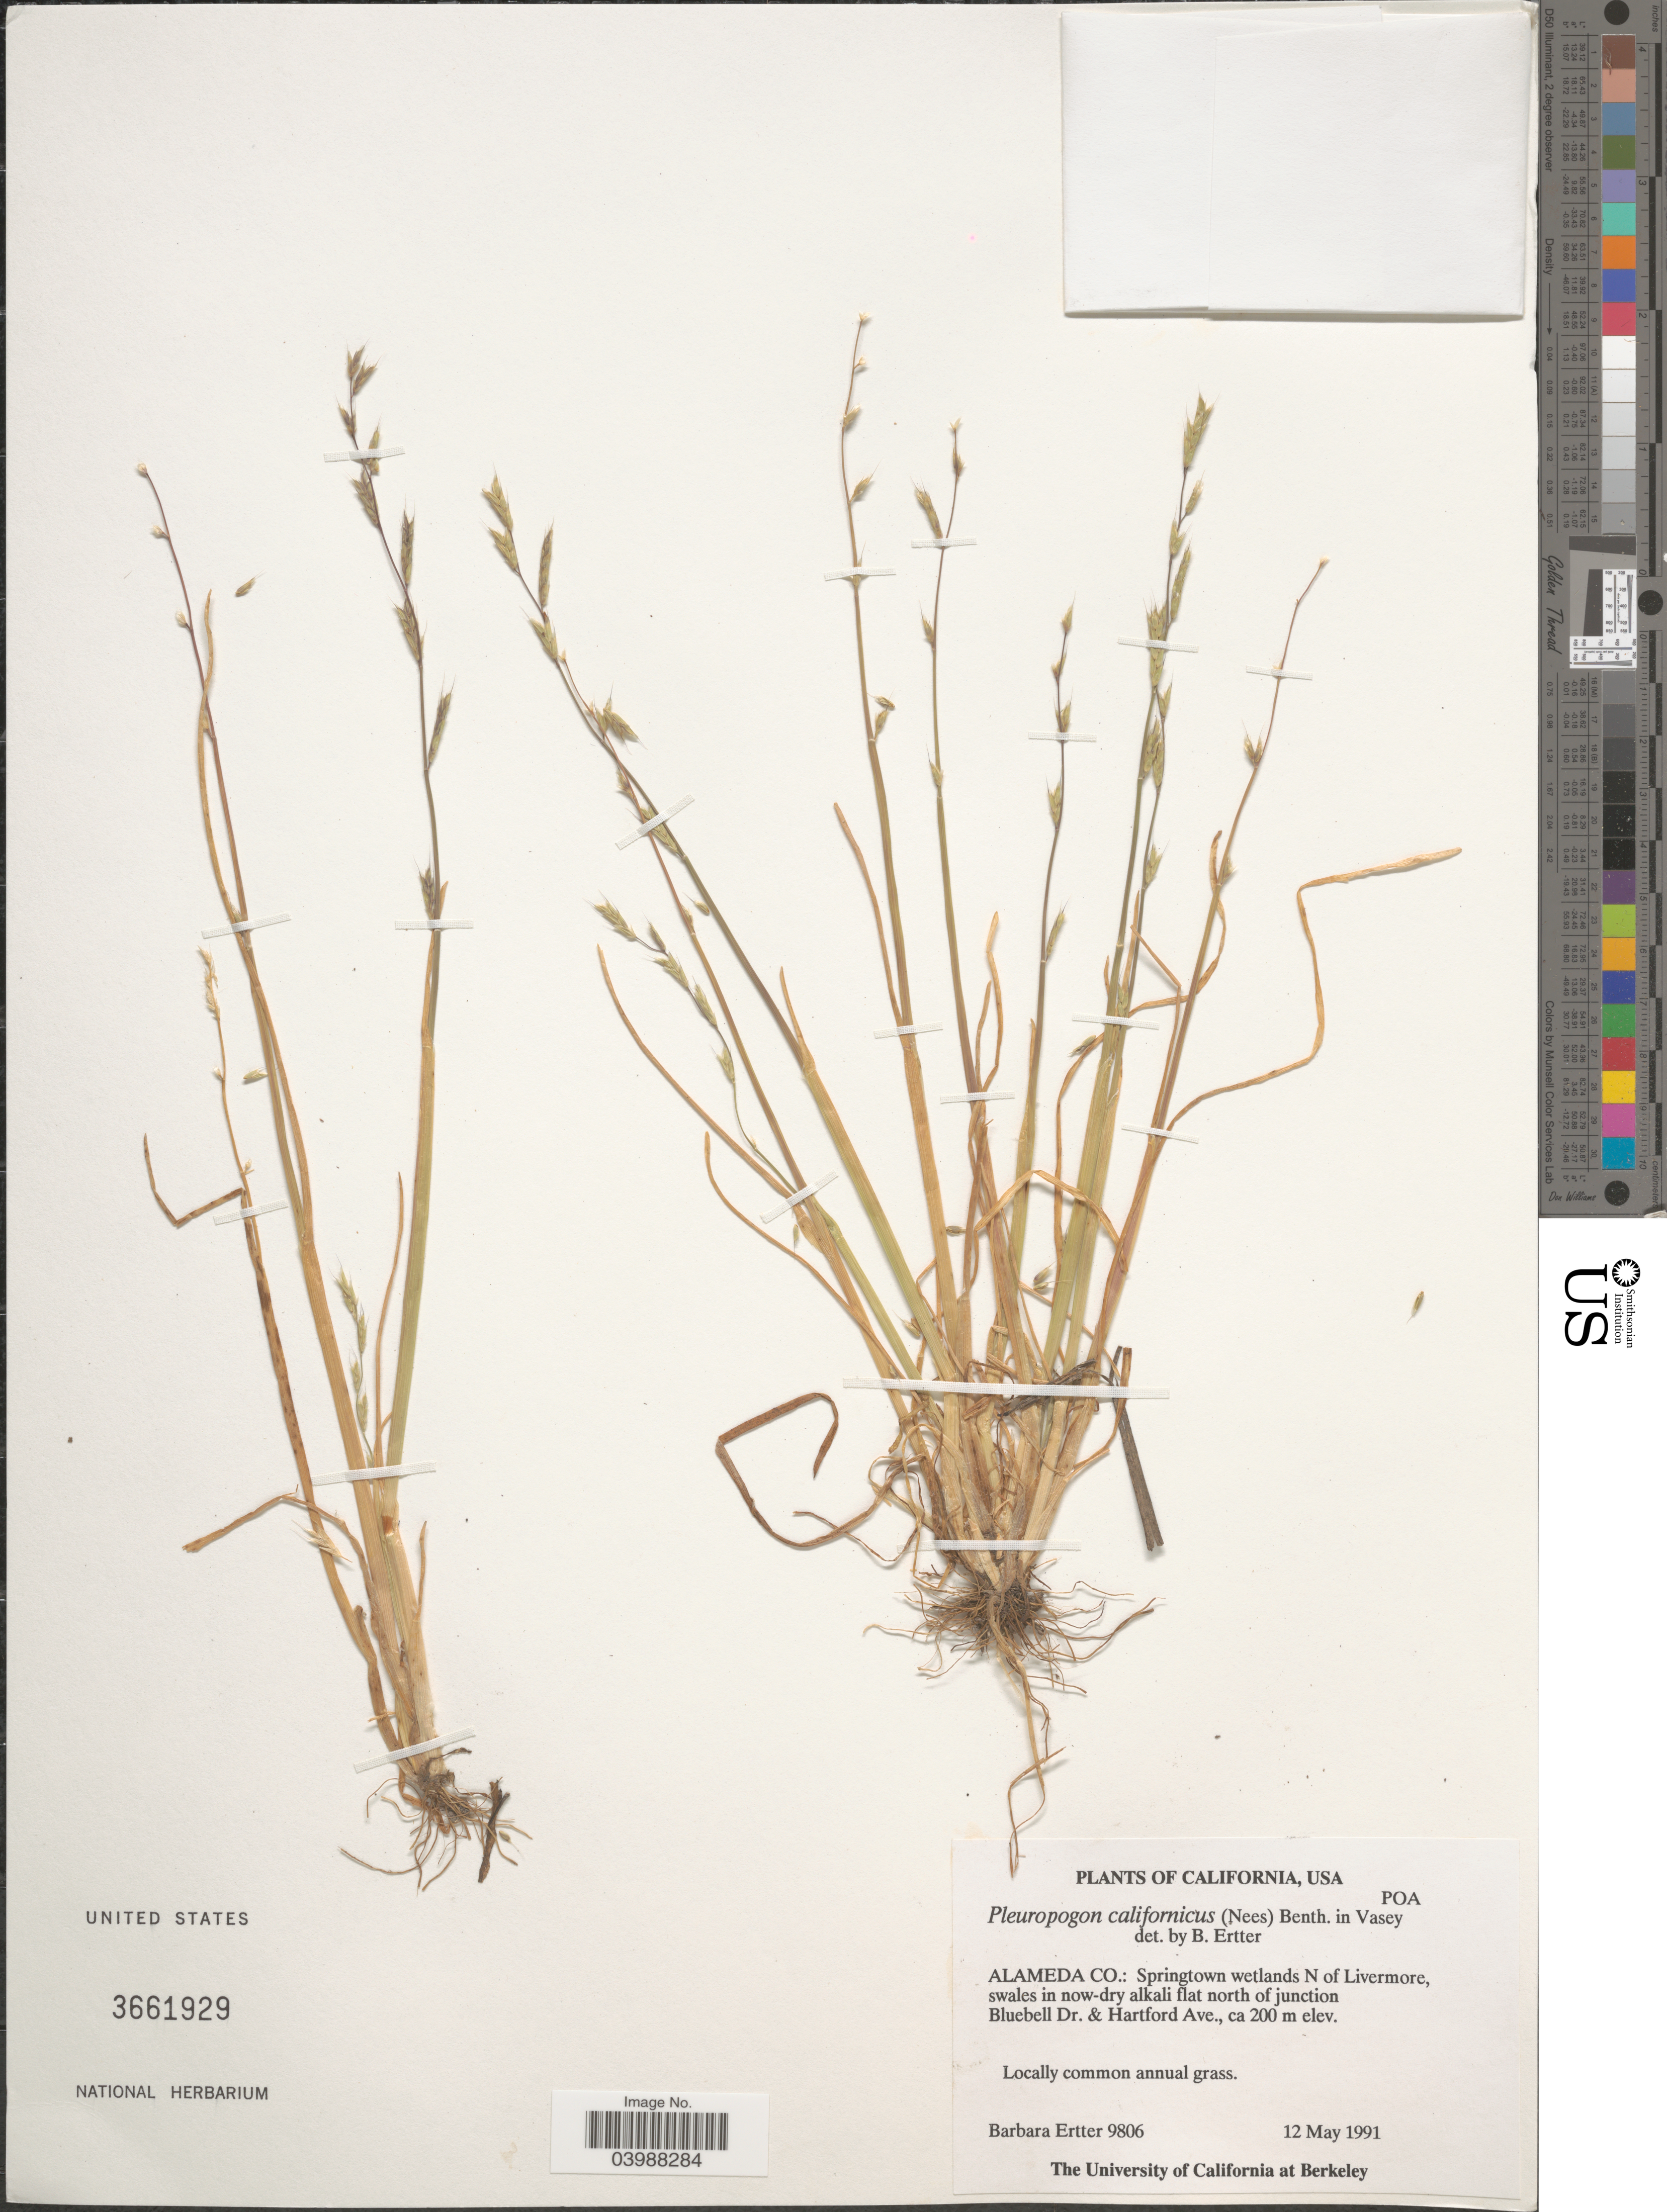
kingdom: Plantae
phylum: Tracheophyta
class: Liliopsida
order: Poales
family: Poaceae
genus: Pleuropogon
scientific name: Pleuropogon californicus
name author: (Nees) Benth. ex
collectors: B. Ertter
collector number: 9806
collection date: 1991-05-12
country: United States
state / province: California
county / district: Alameda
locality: Alameda Co.: Springtown wetlands N of Livermore, swales in now-dry alkali flat north of junction Bluebell Dr. & Hartford Ave.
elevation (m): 200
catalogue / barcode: US 3661929